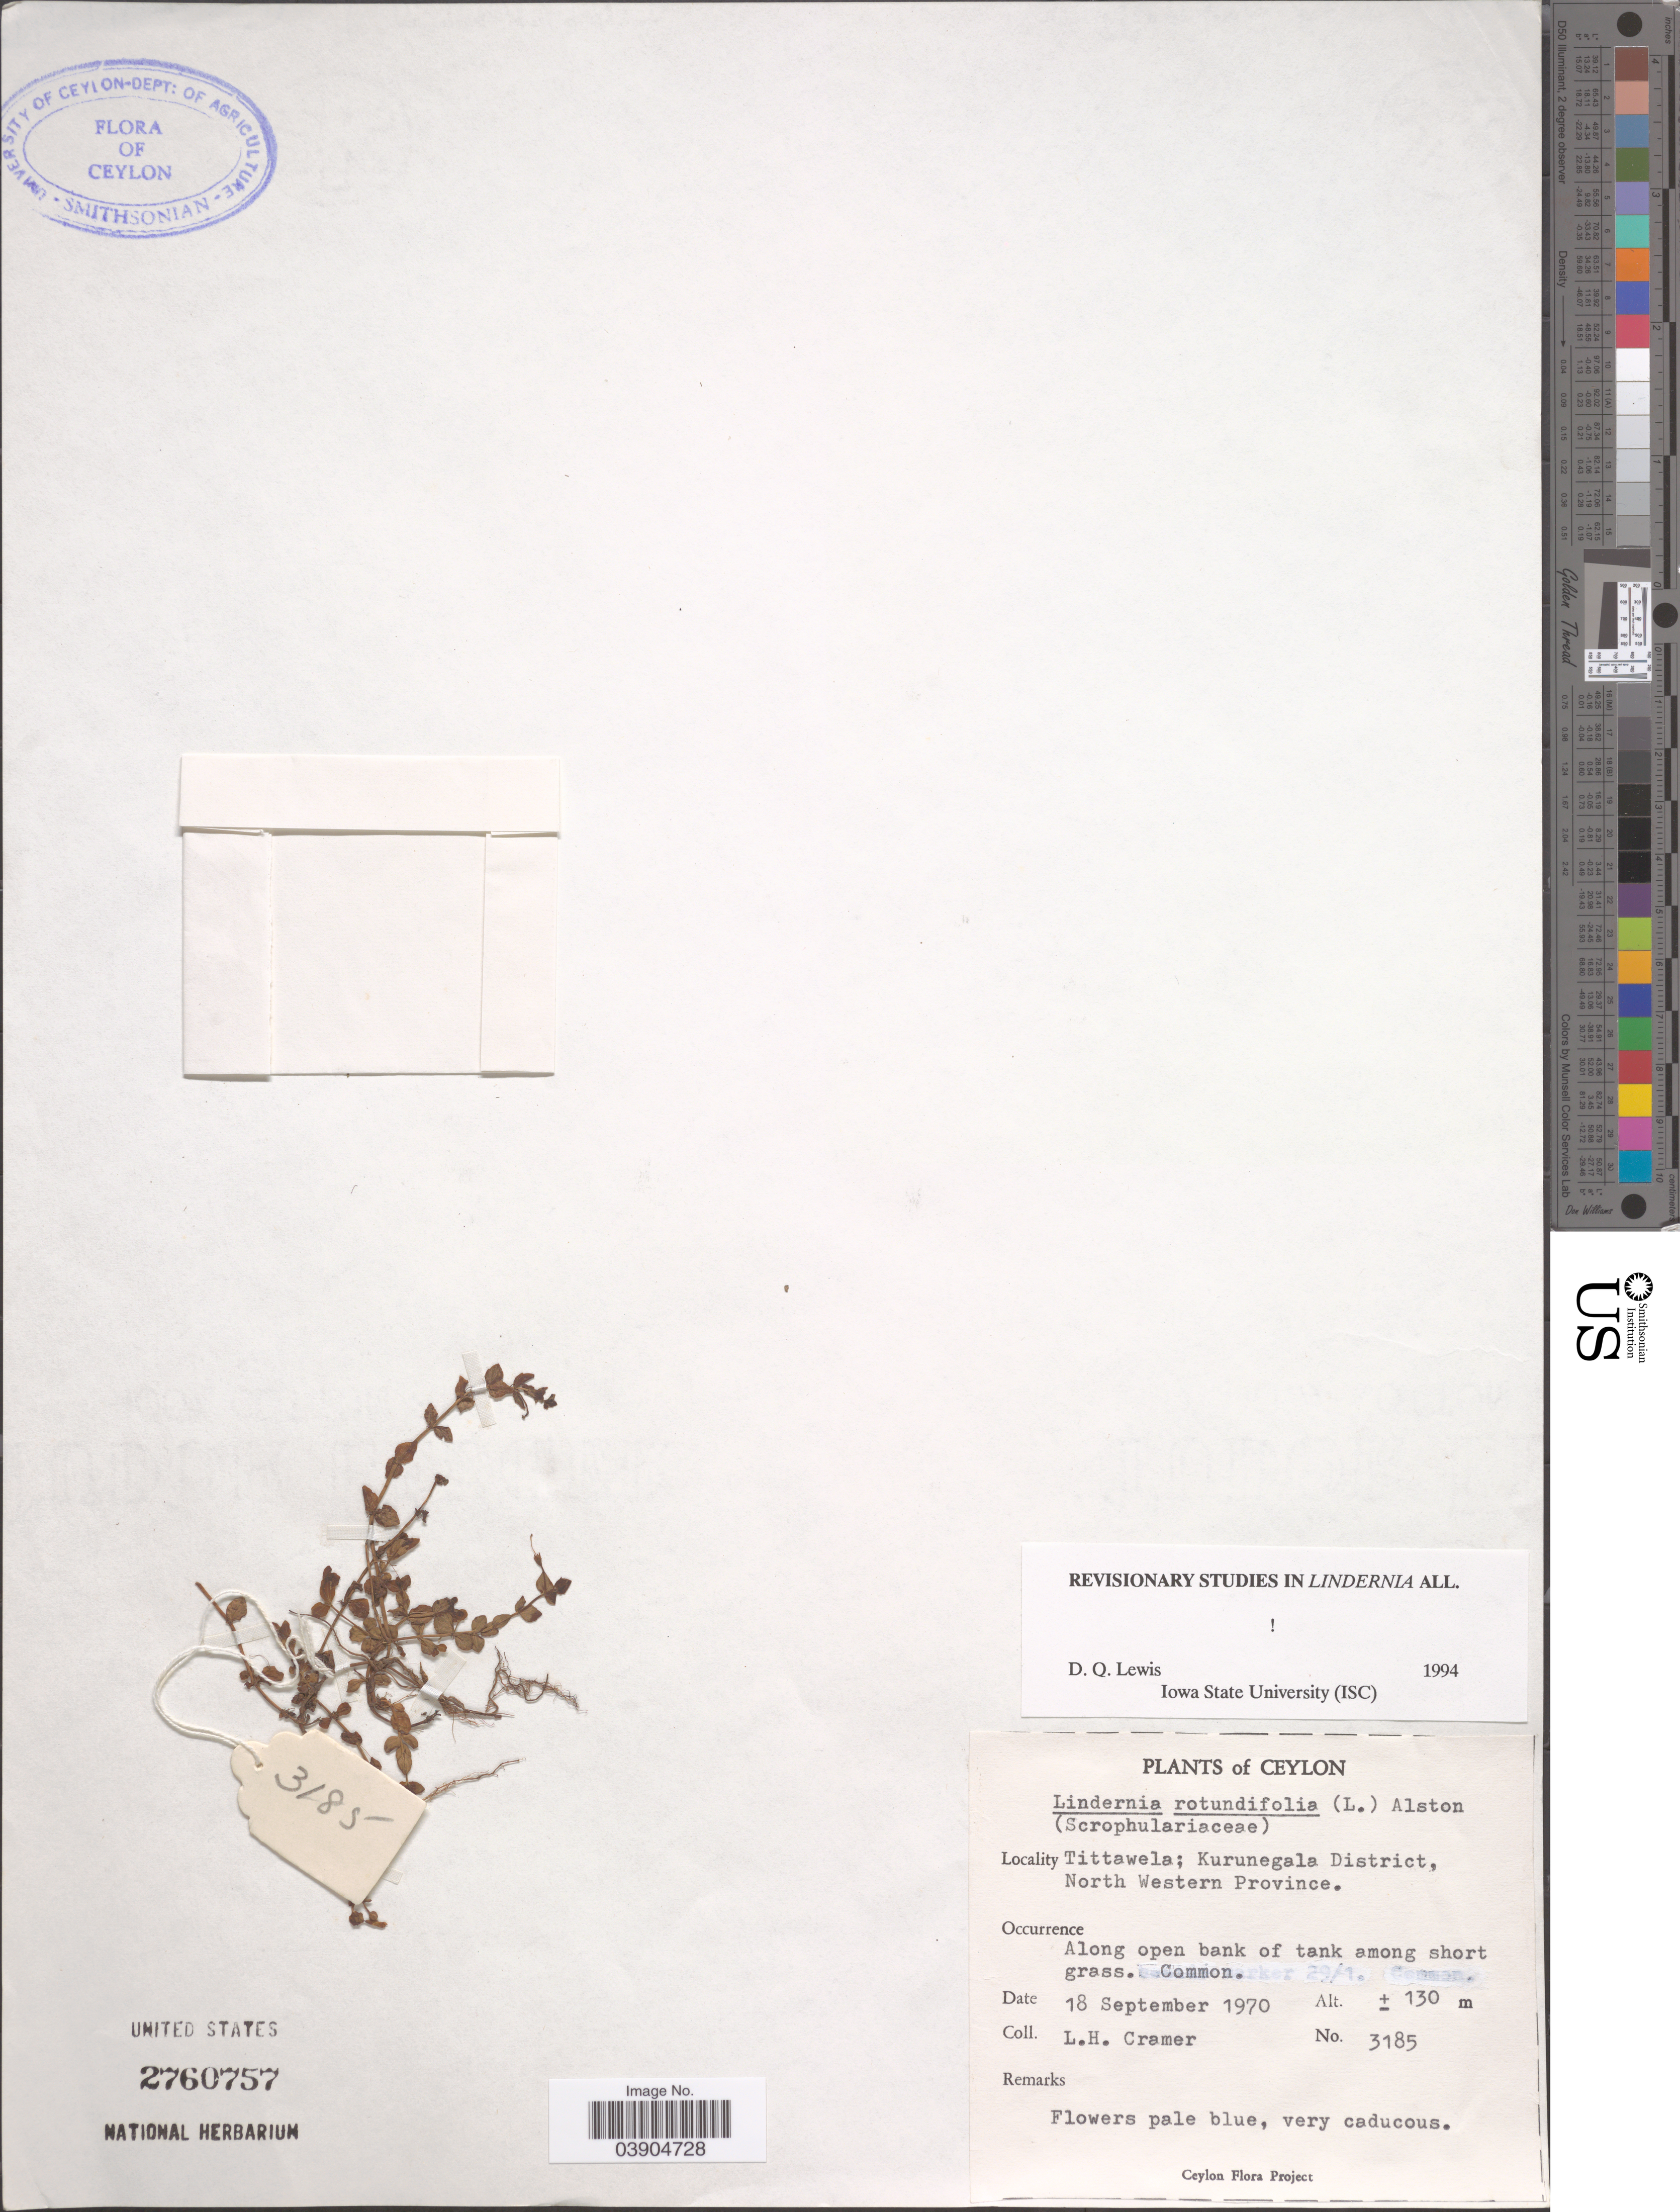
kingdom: Plantae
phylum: Tracheophyta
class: Magnoliopsida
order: Lamiales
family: Linderniaceae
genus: Lindernia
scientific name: Lindernia rotundifolia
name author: (L.) Alston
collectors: L. H. Cramer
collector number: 3185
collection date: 1970-09-18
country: Sri Lanka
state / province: North Western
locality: Ceylon. Tittawela; Kurunegala District.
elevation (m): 130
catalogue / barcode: US 2760757